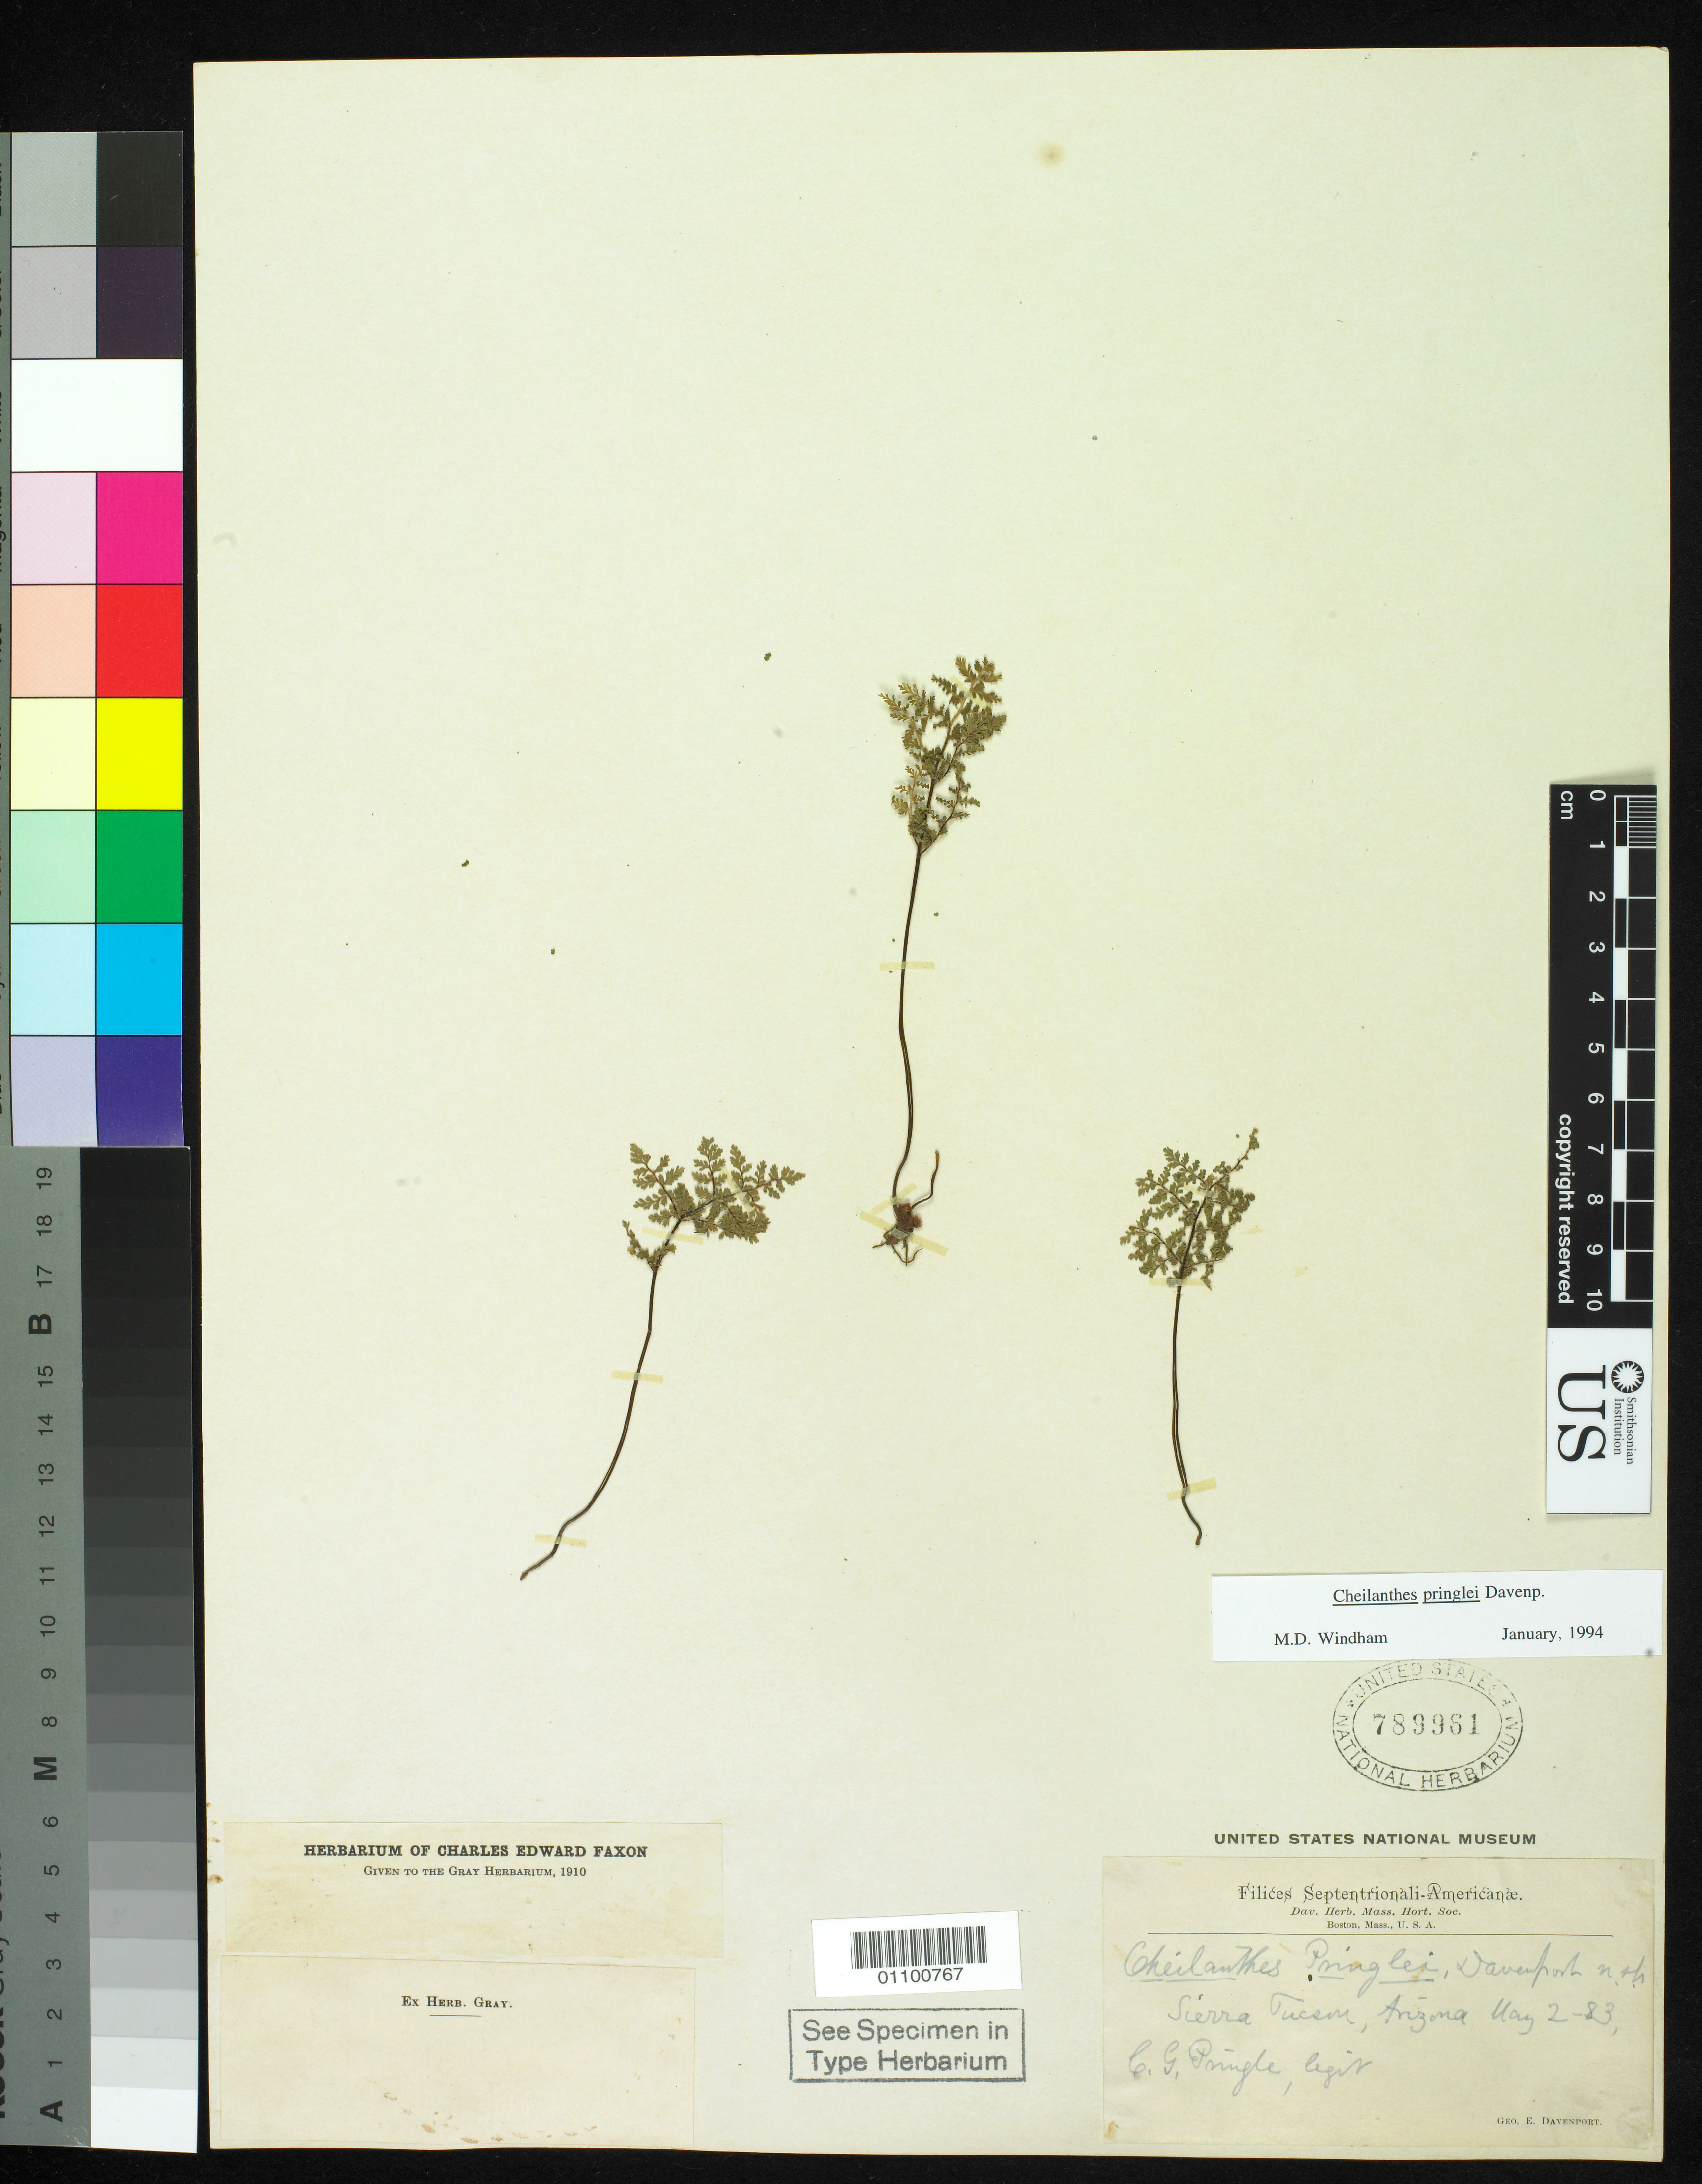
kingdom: Plantae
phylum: Tracheophyta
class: Polypodiopsida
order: Polypodiales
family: Pteridaceae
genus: Cheilanthes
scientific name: Cheilanthes pringlei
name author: Davenp.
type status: Isotype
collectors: C. G. Pringle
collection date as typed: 02 May 1883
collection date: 1883-05-02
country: United States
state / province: Arizona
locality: Sierra Tuscan.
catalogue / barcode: US 789961